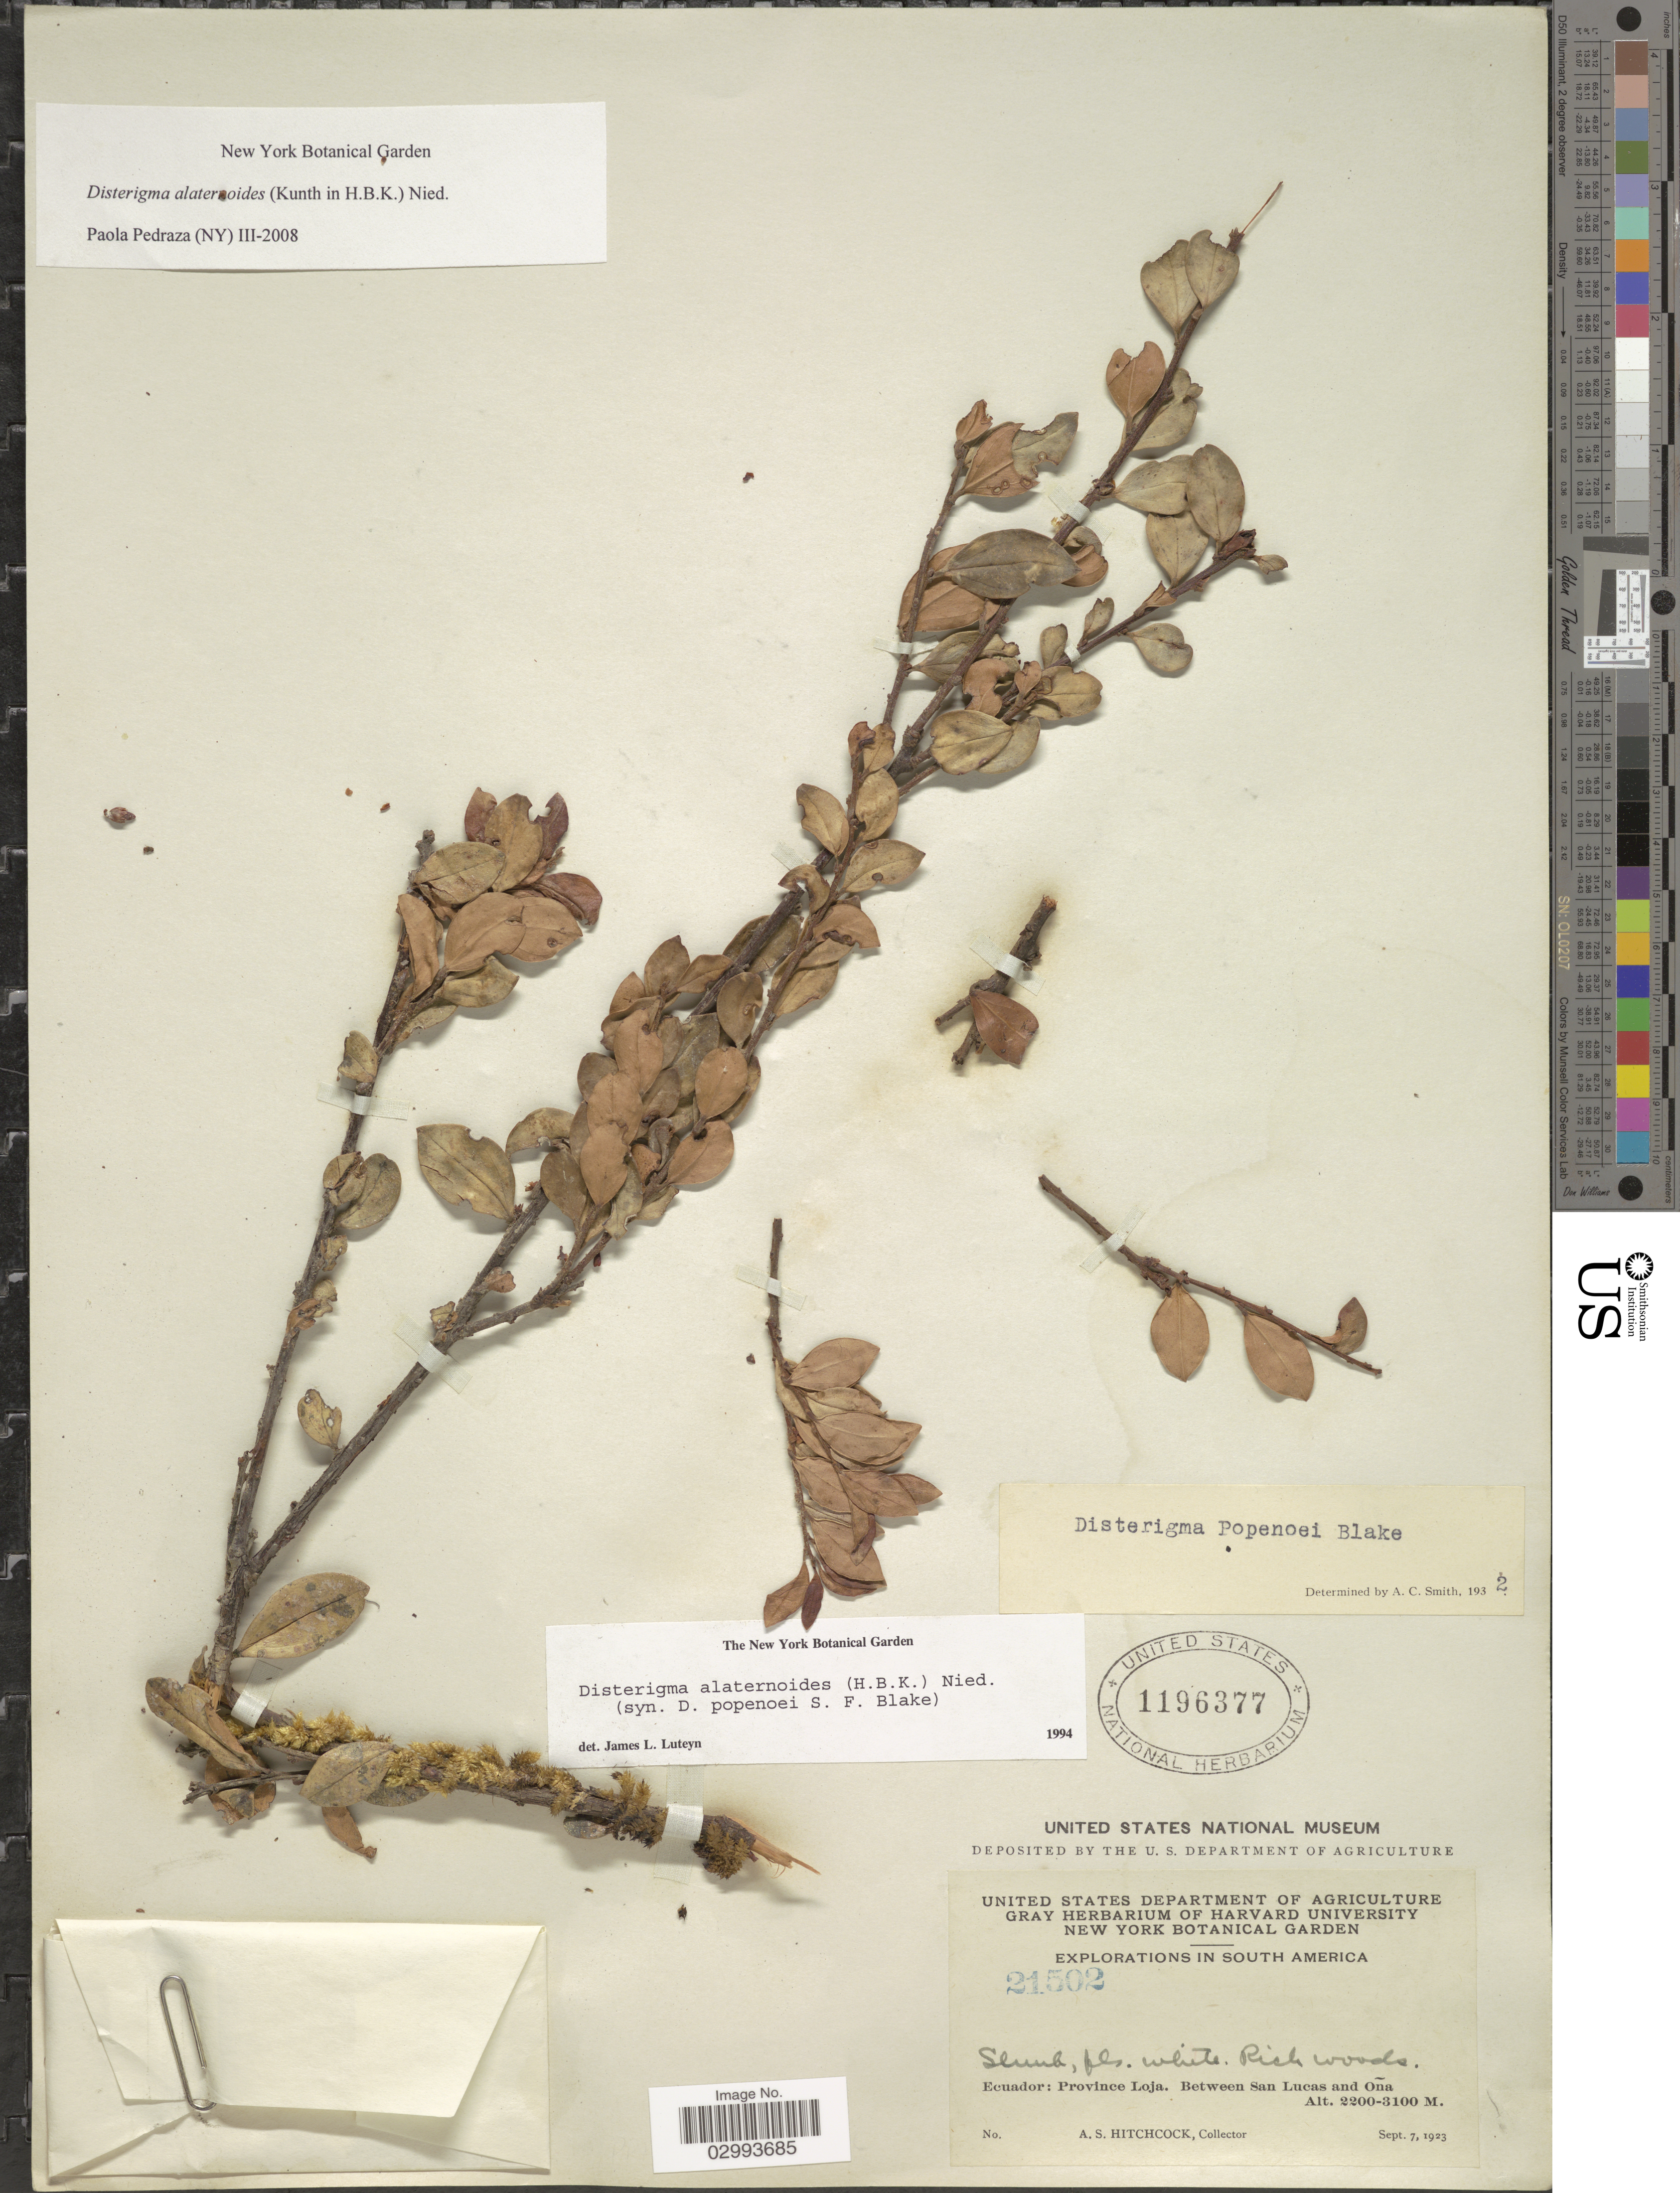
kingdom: Plantae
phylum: Tracheophyta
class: Magnoliopsida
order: Ericales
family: Ericaceae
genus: Disterigma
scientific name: Disterigma alaternoides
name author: (Kunth) Nied.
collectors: A. S. Hitchcock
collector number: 21502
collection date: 1923-09-07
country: Ecuador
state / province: Loja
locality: Between San Lucas and Oña.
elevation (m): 2200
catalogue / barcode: US 1196377